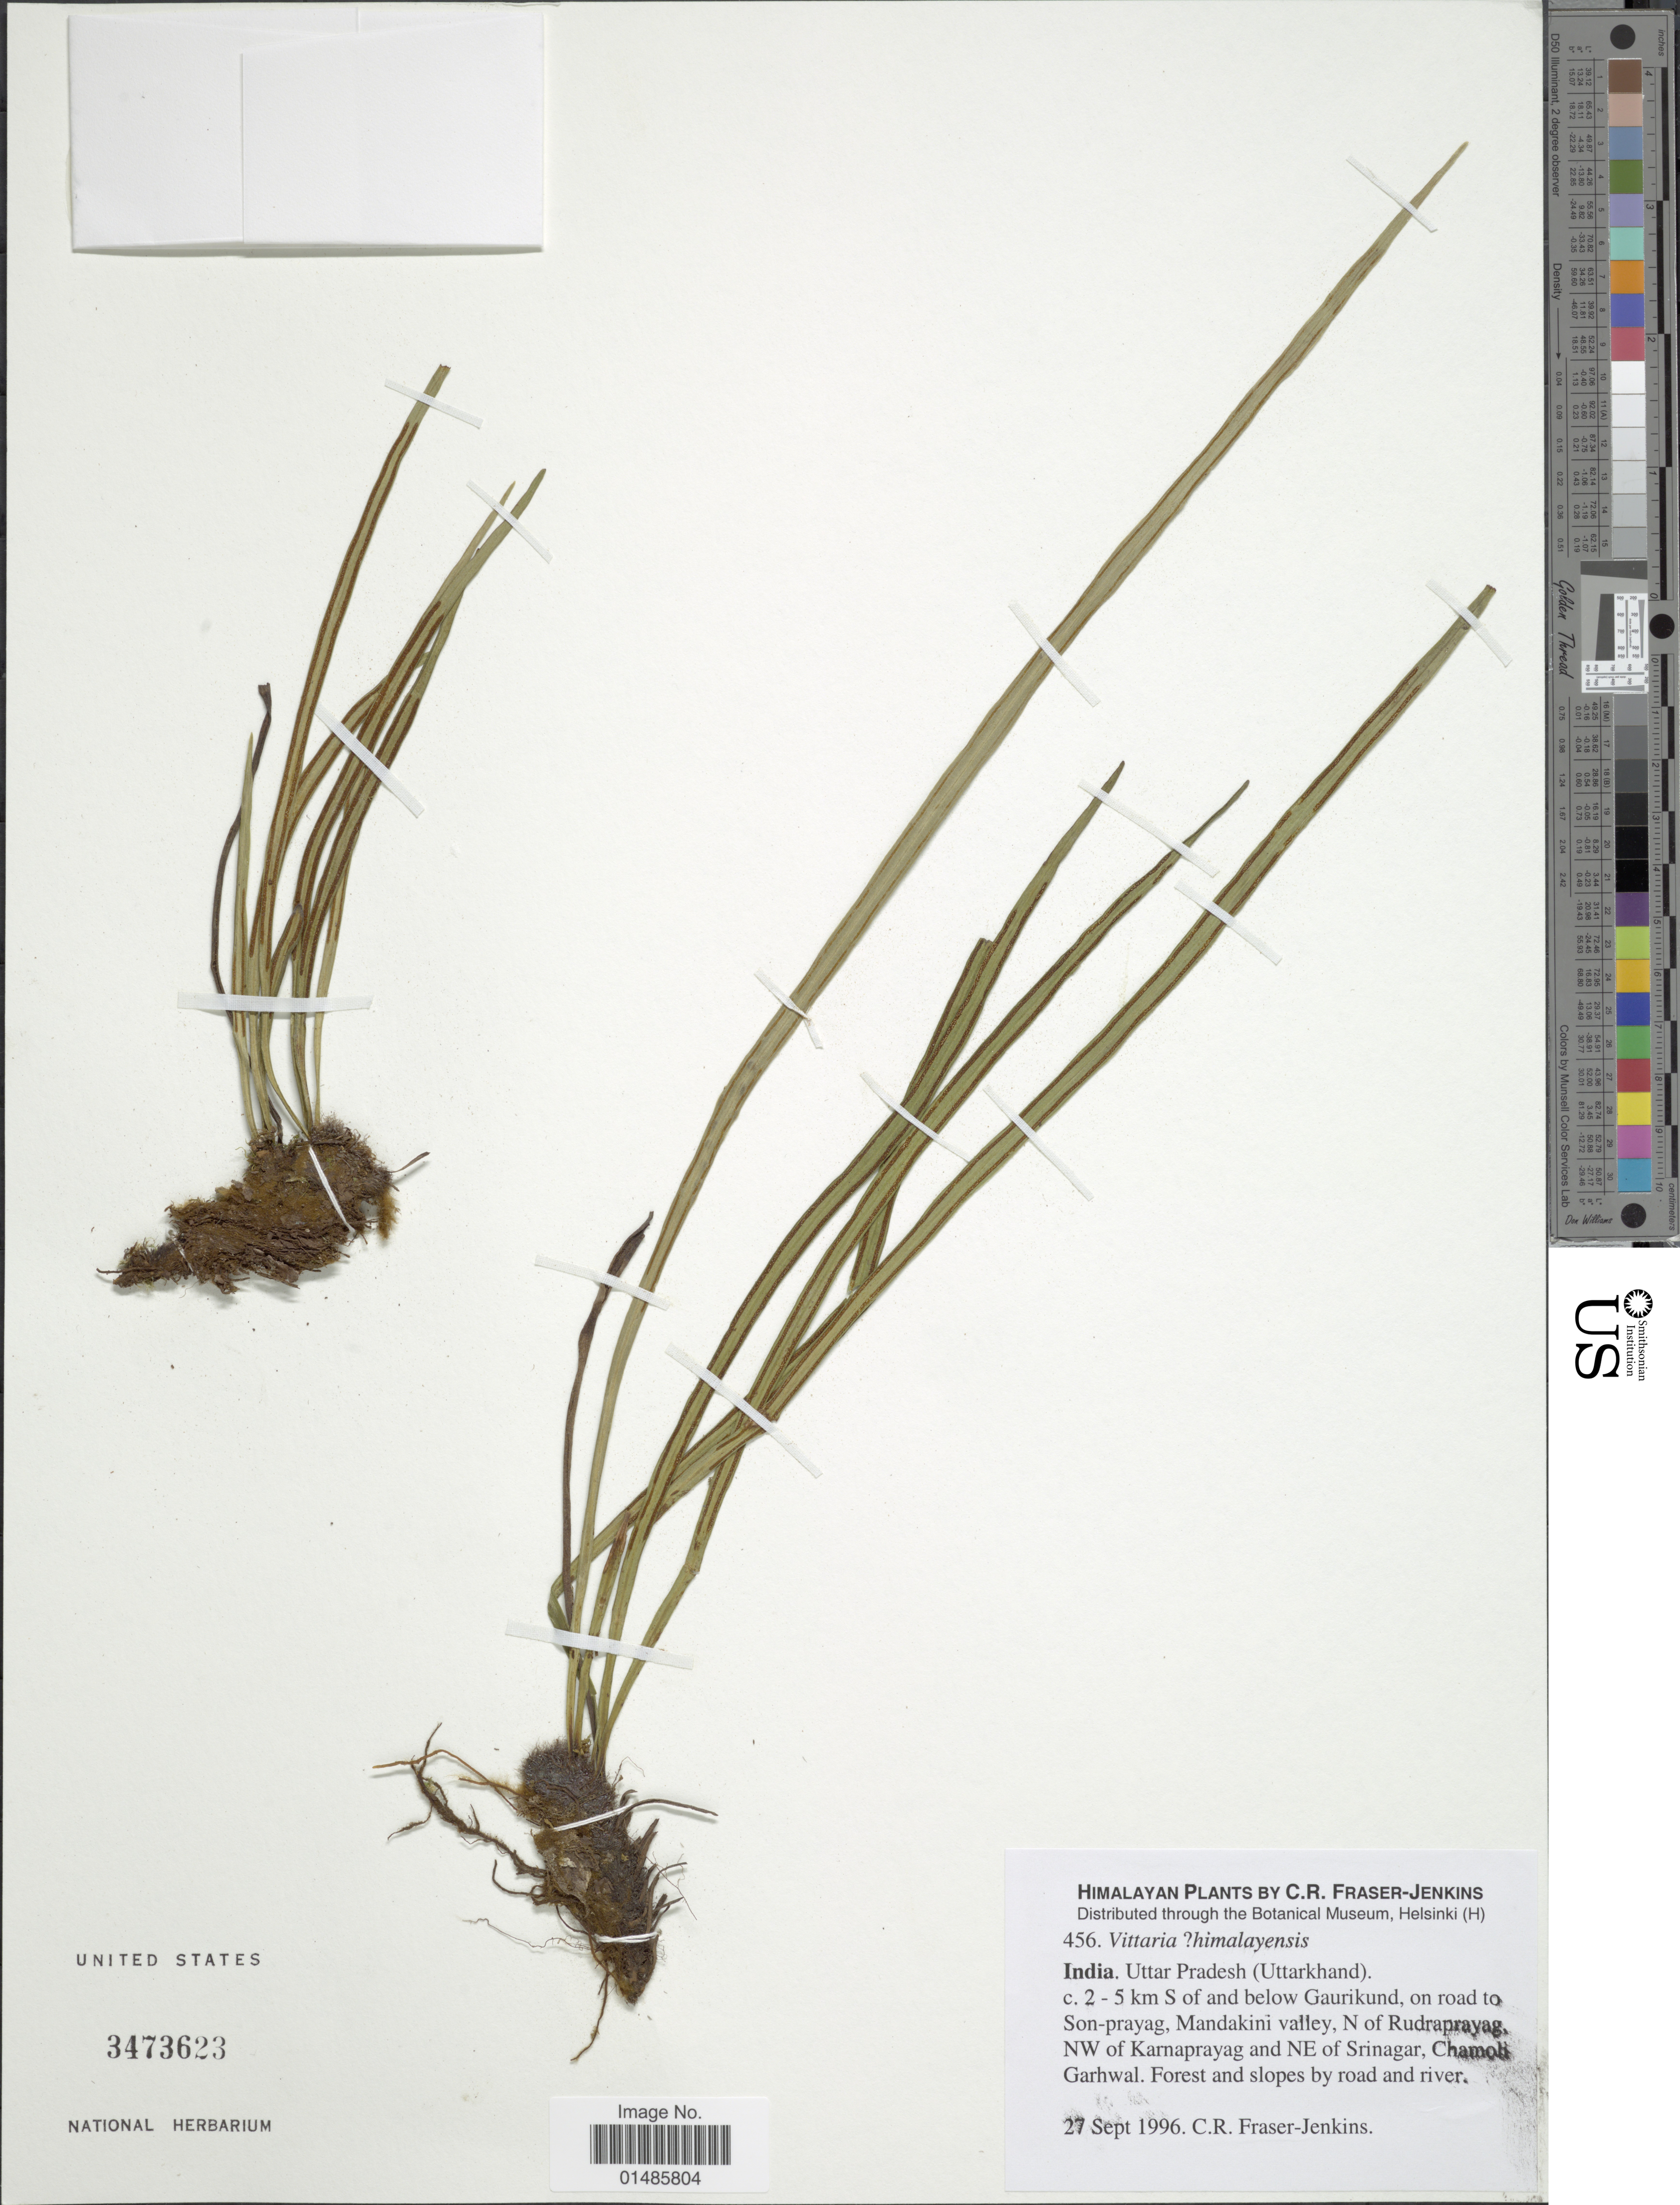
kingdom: Plantae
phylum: Tracheophyta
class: Polypodiopsida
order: Polypodiales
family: Pteridaceae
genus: Haplopteris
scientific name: Haplopteris himalayensis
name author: (Ching) E.H. Crane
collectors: C. R. Fraser-Jenkins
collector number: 456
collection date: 1996-09-27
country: India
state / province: Uttar Pradesh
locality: (Uttarkhand), c. 2-5 km S of and below Gaurikund, on road to Son-prayag, Mandakini valley, N of Rudraprayag, NW of Karnaprayag and NE of Srinagar, Chamoli Garhwal.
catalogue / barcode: US 3473623